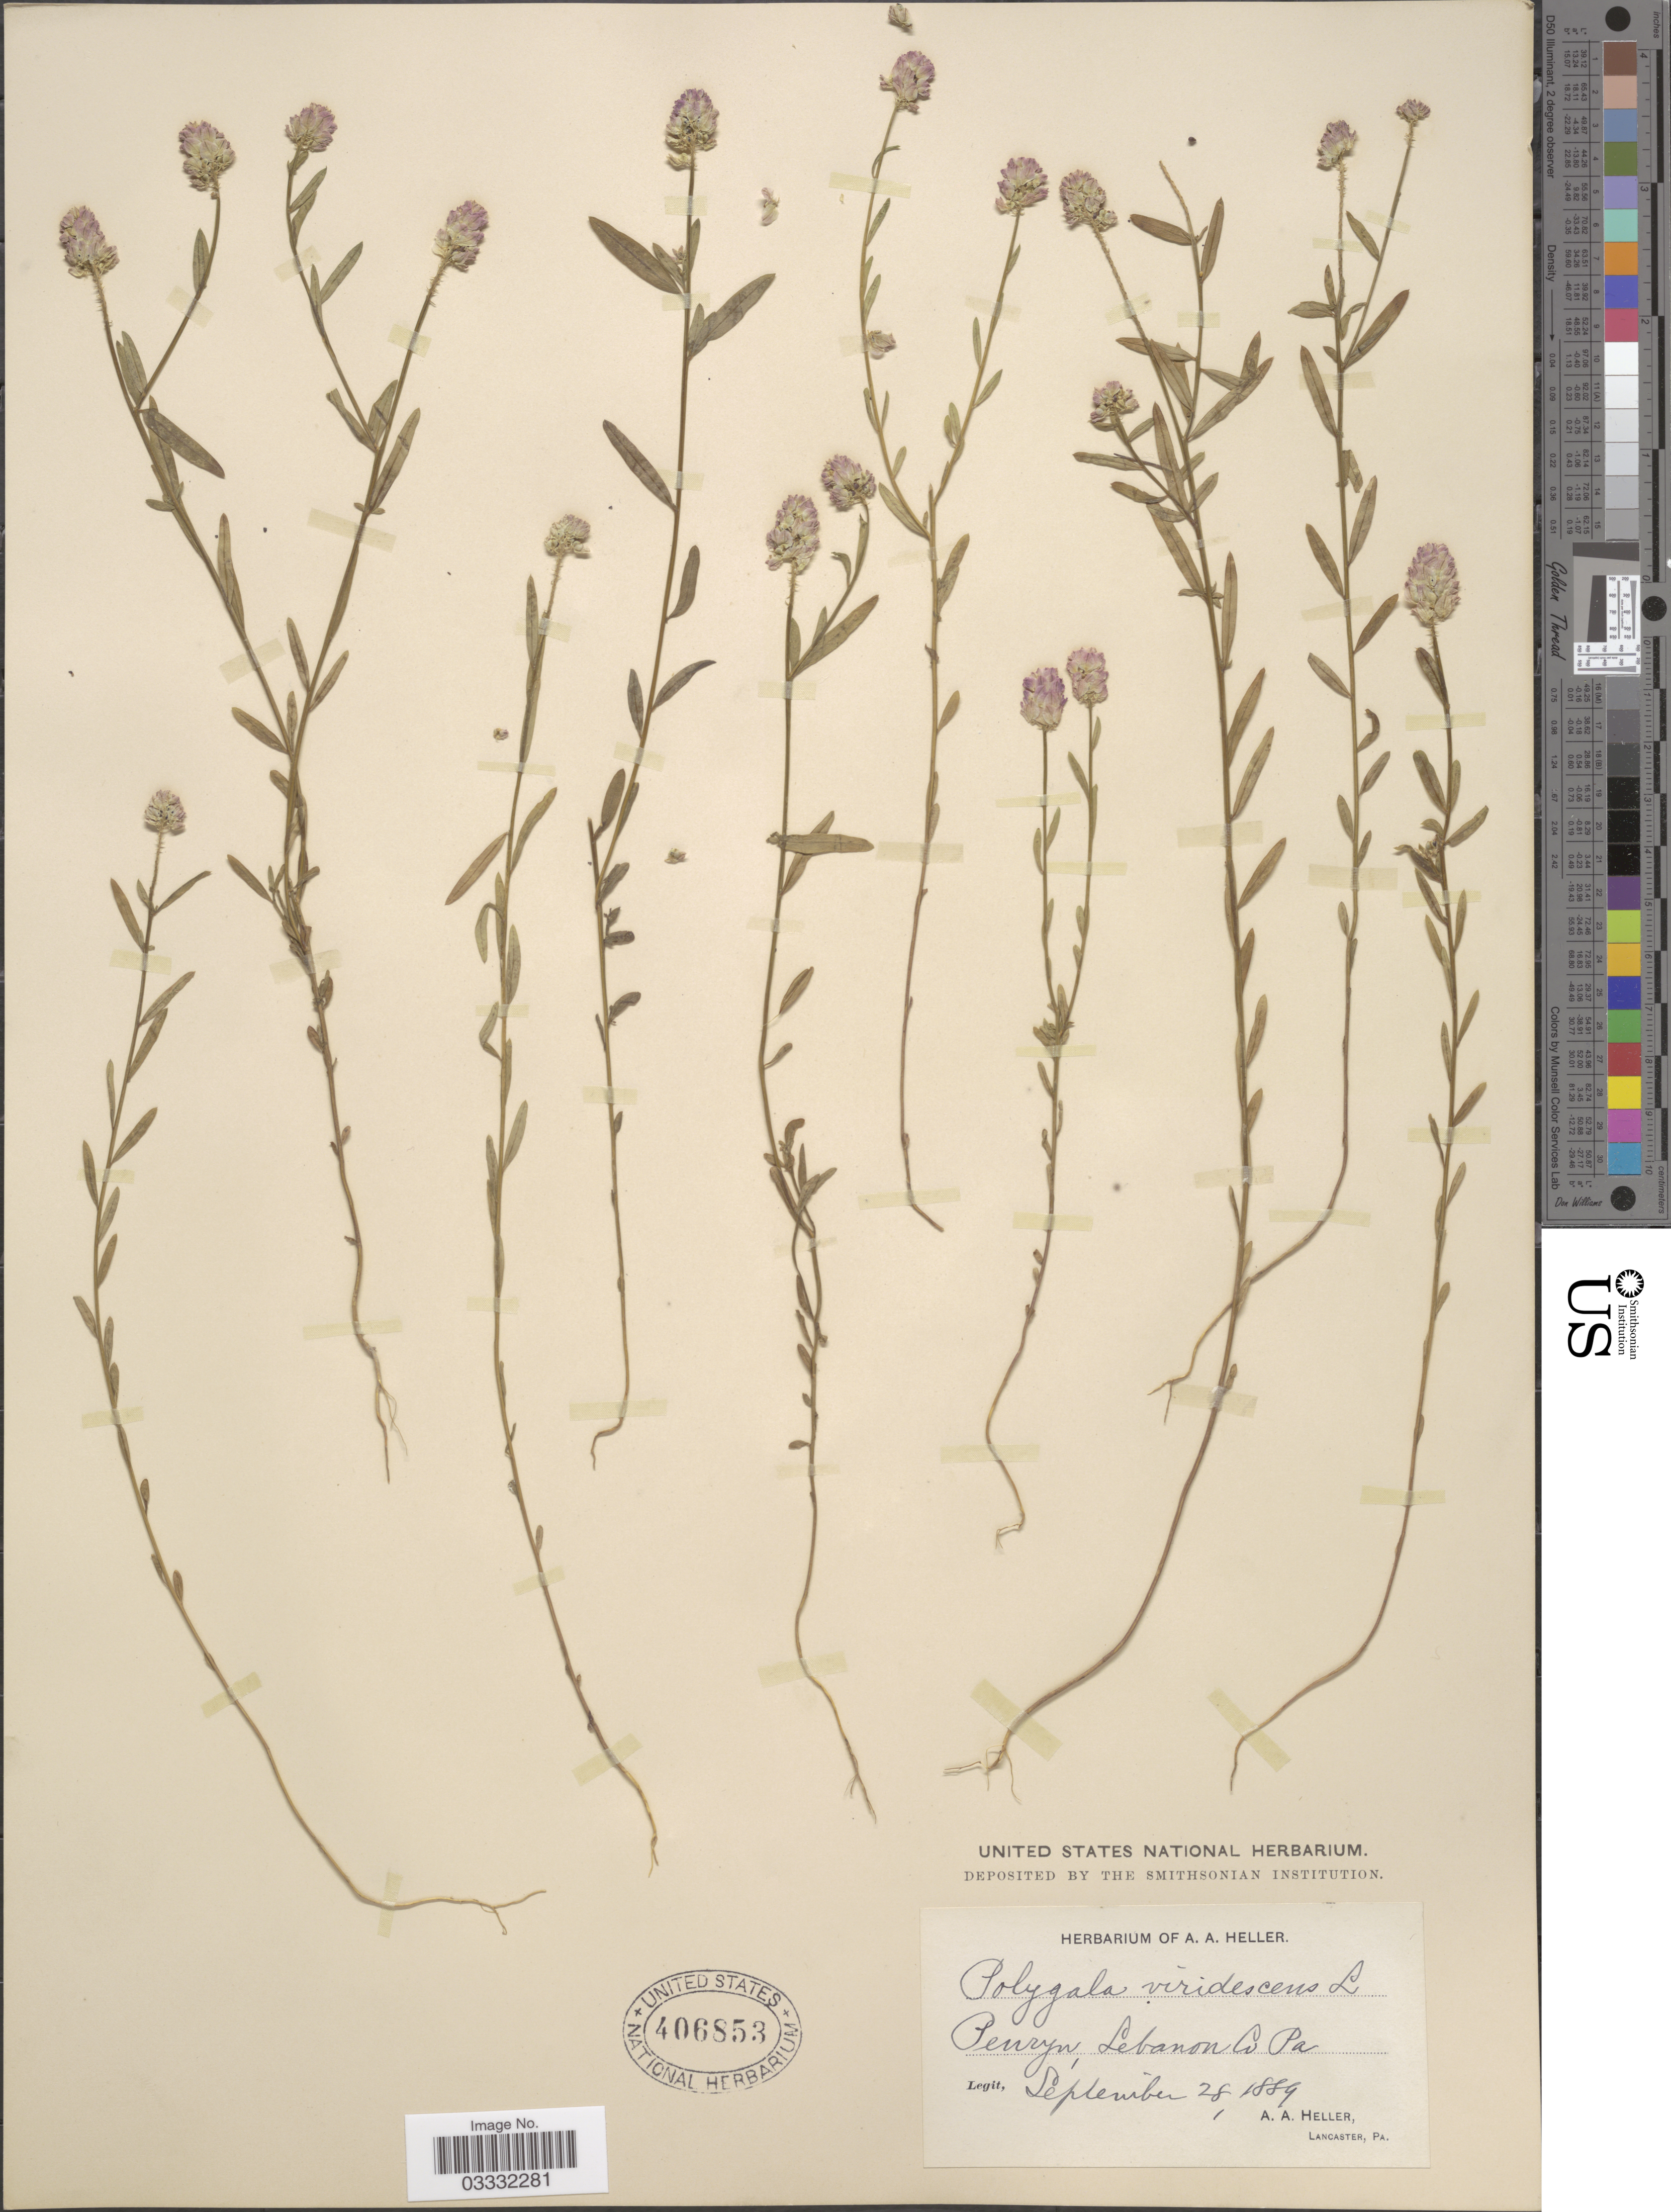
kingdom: Plantae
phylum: Tracheophyta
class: Magnoliopsida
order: Fabales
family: Polygalaceae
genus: Polygala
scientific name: Polygala sanguinea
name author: L.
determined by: Strong, Mark T., (BOT), Smithsonian Institution - National Museum of Natural History (UNITED STATES)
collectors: A. A. Heller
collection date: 1889-09-28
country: United States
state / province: Pennsylvania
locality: Penryn, Lebanon Co.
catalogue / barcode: US 406853